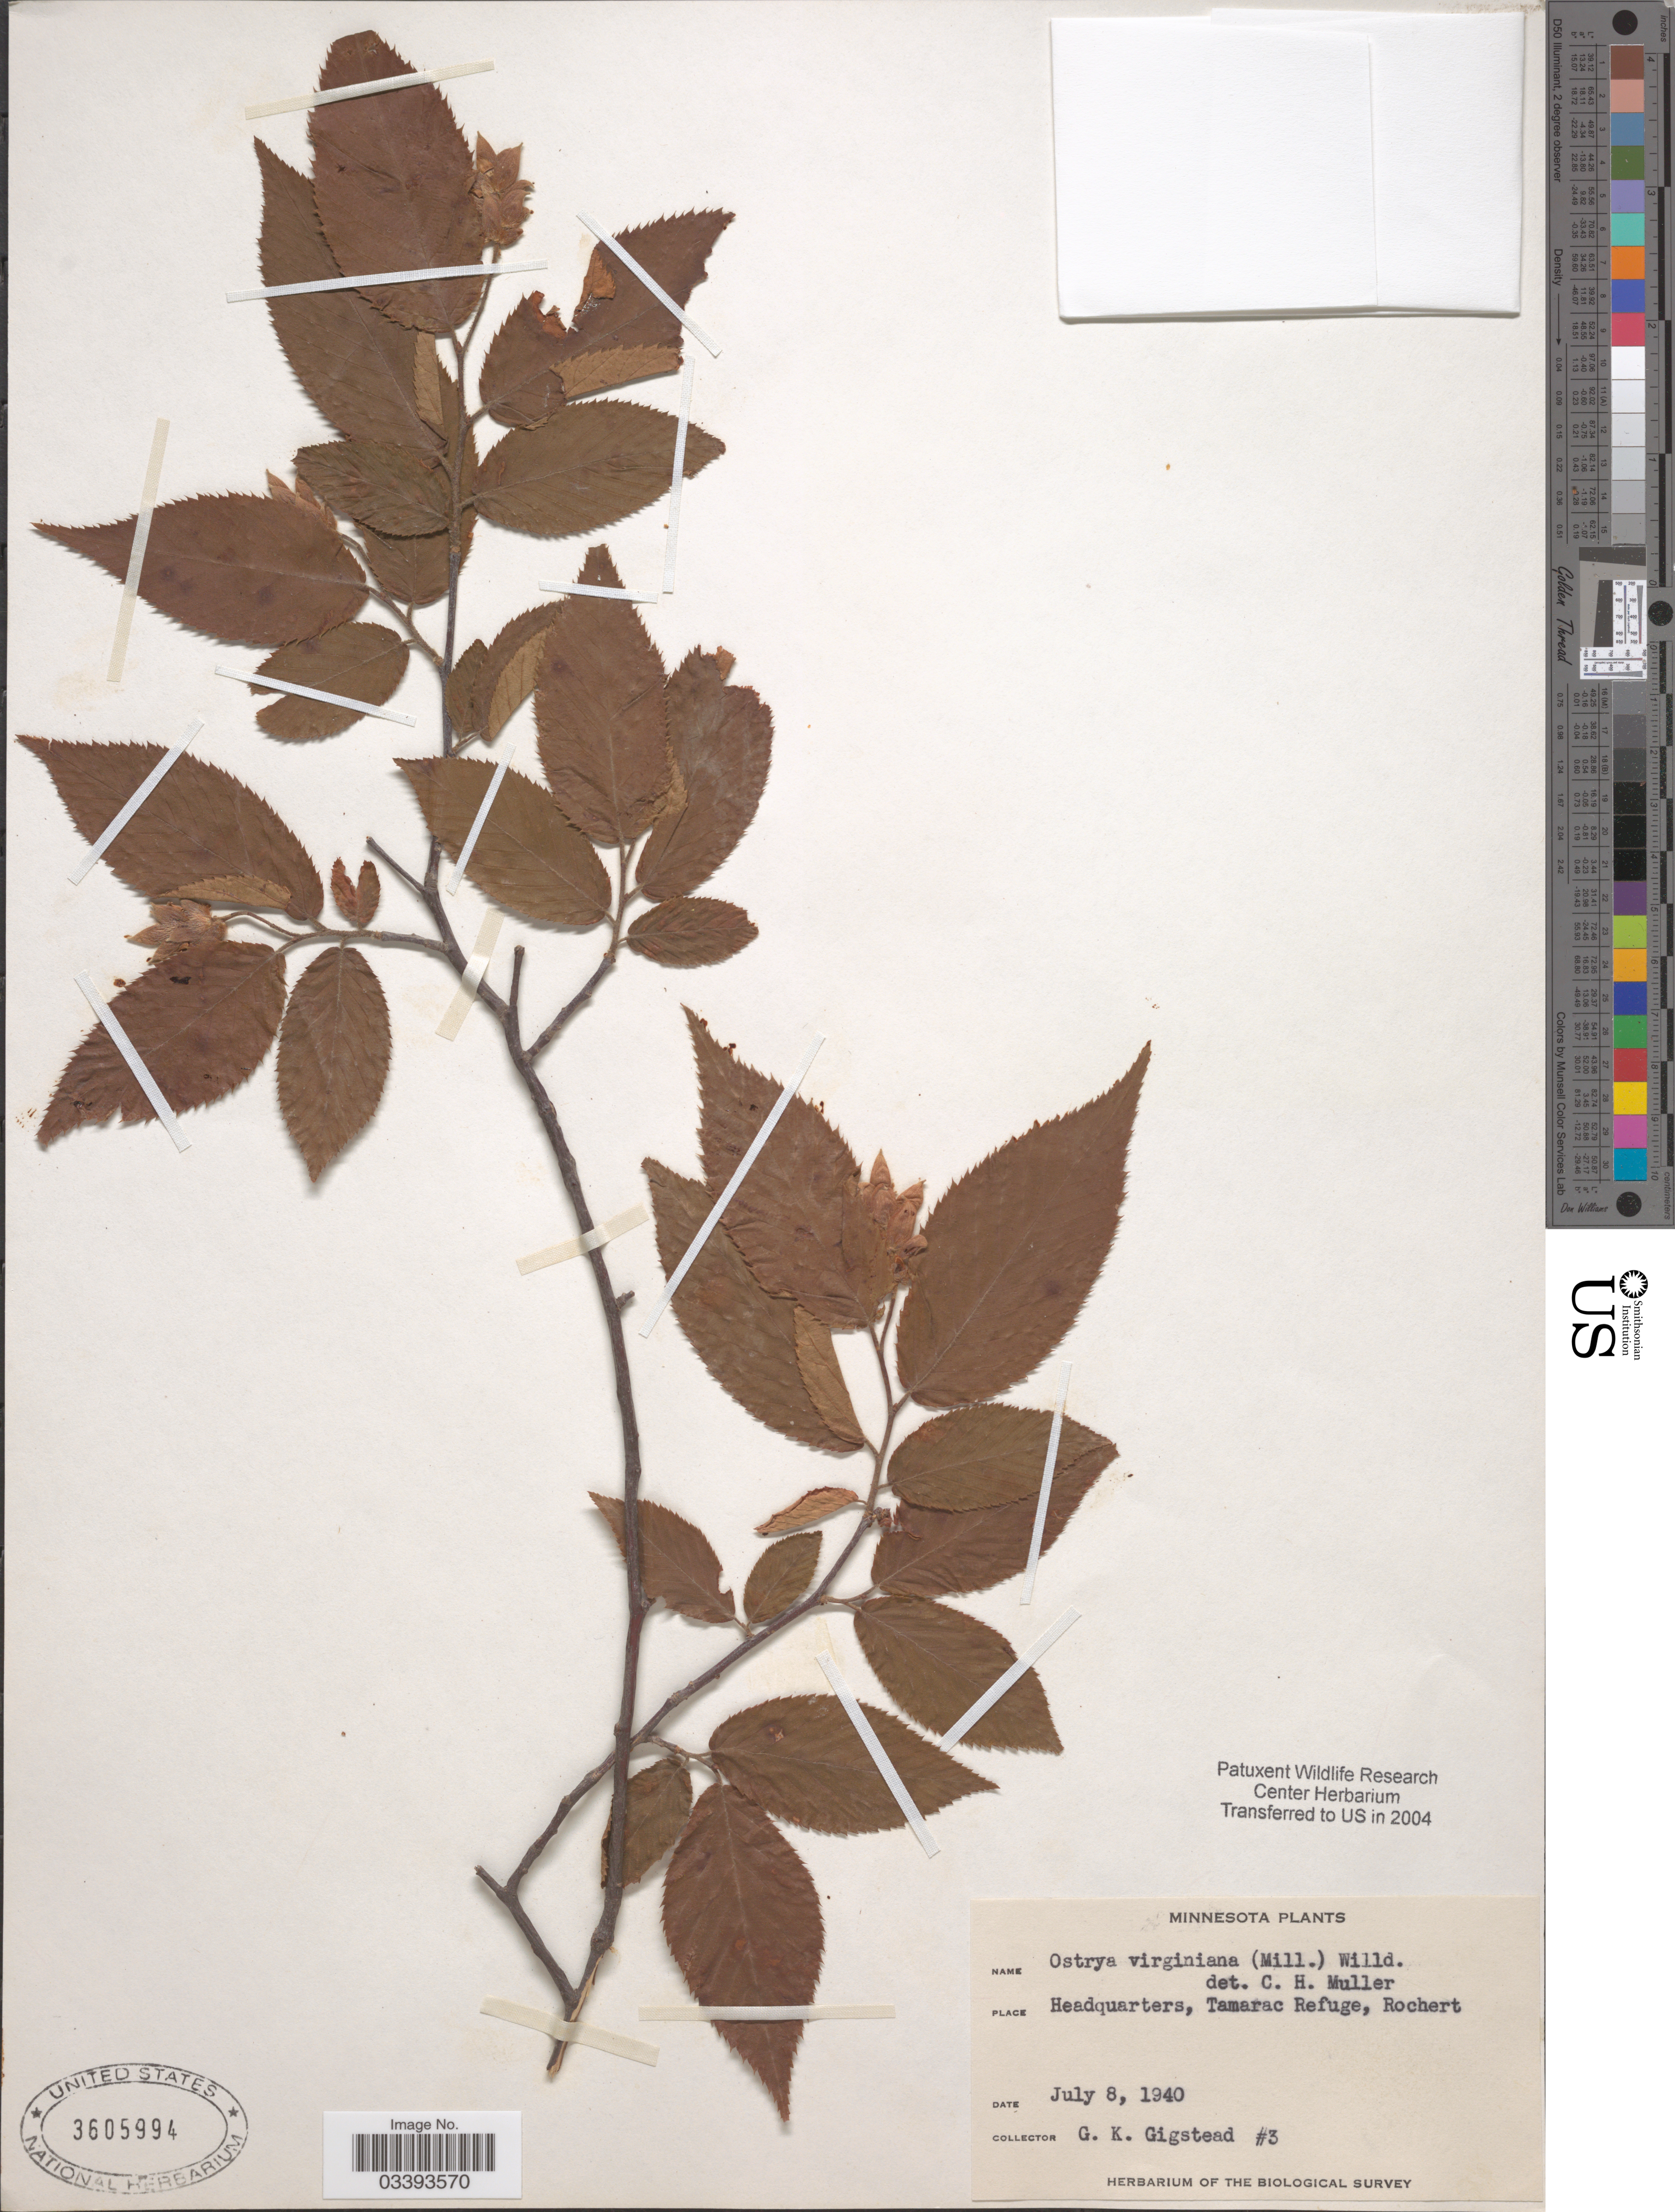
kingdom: Plantae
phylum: Tracheophyta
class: Magnoliopsida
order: Fagales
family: Betulaceae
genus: Ostrya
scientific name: Ostrya virginiana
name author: (Mill.) K. Koch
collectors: G. Gigstead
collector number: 3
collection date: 1940-07-08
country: United States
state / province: Minnesota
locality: Headquarters, Tamarac Refuge, Rochert.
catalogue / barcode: US 3605994